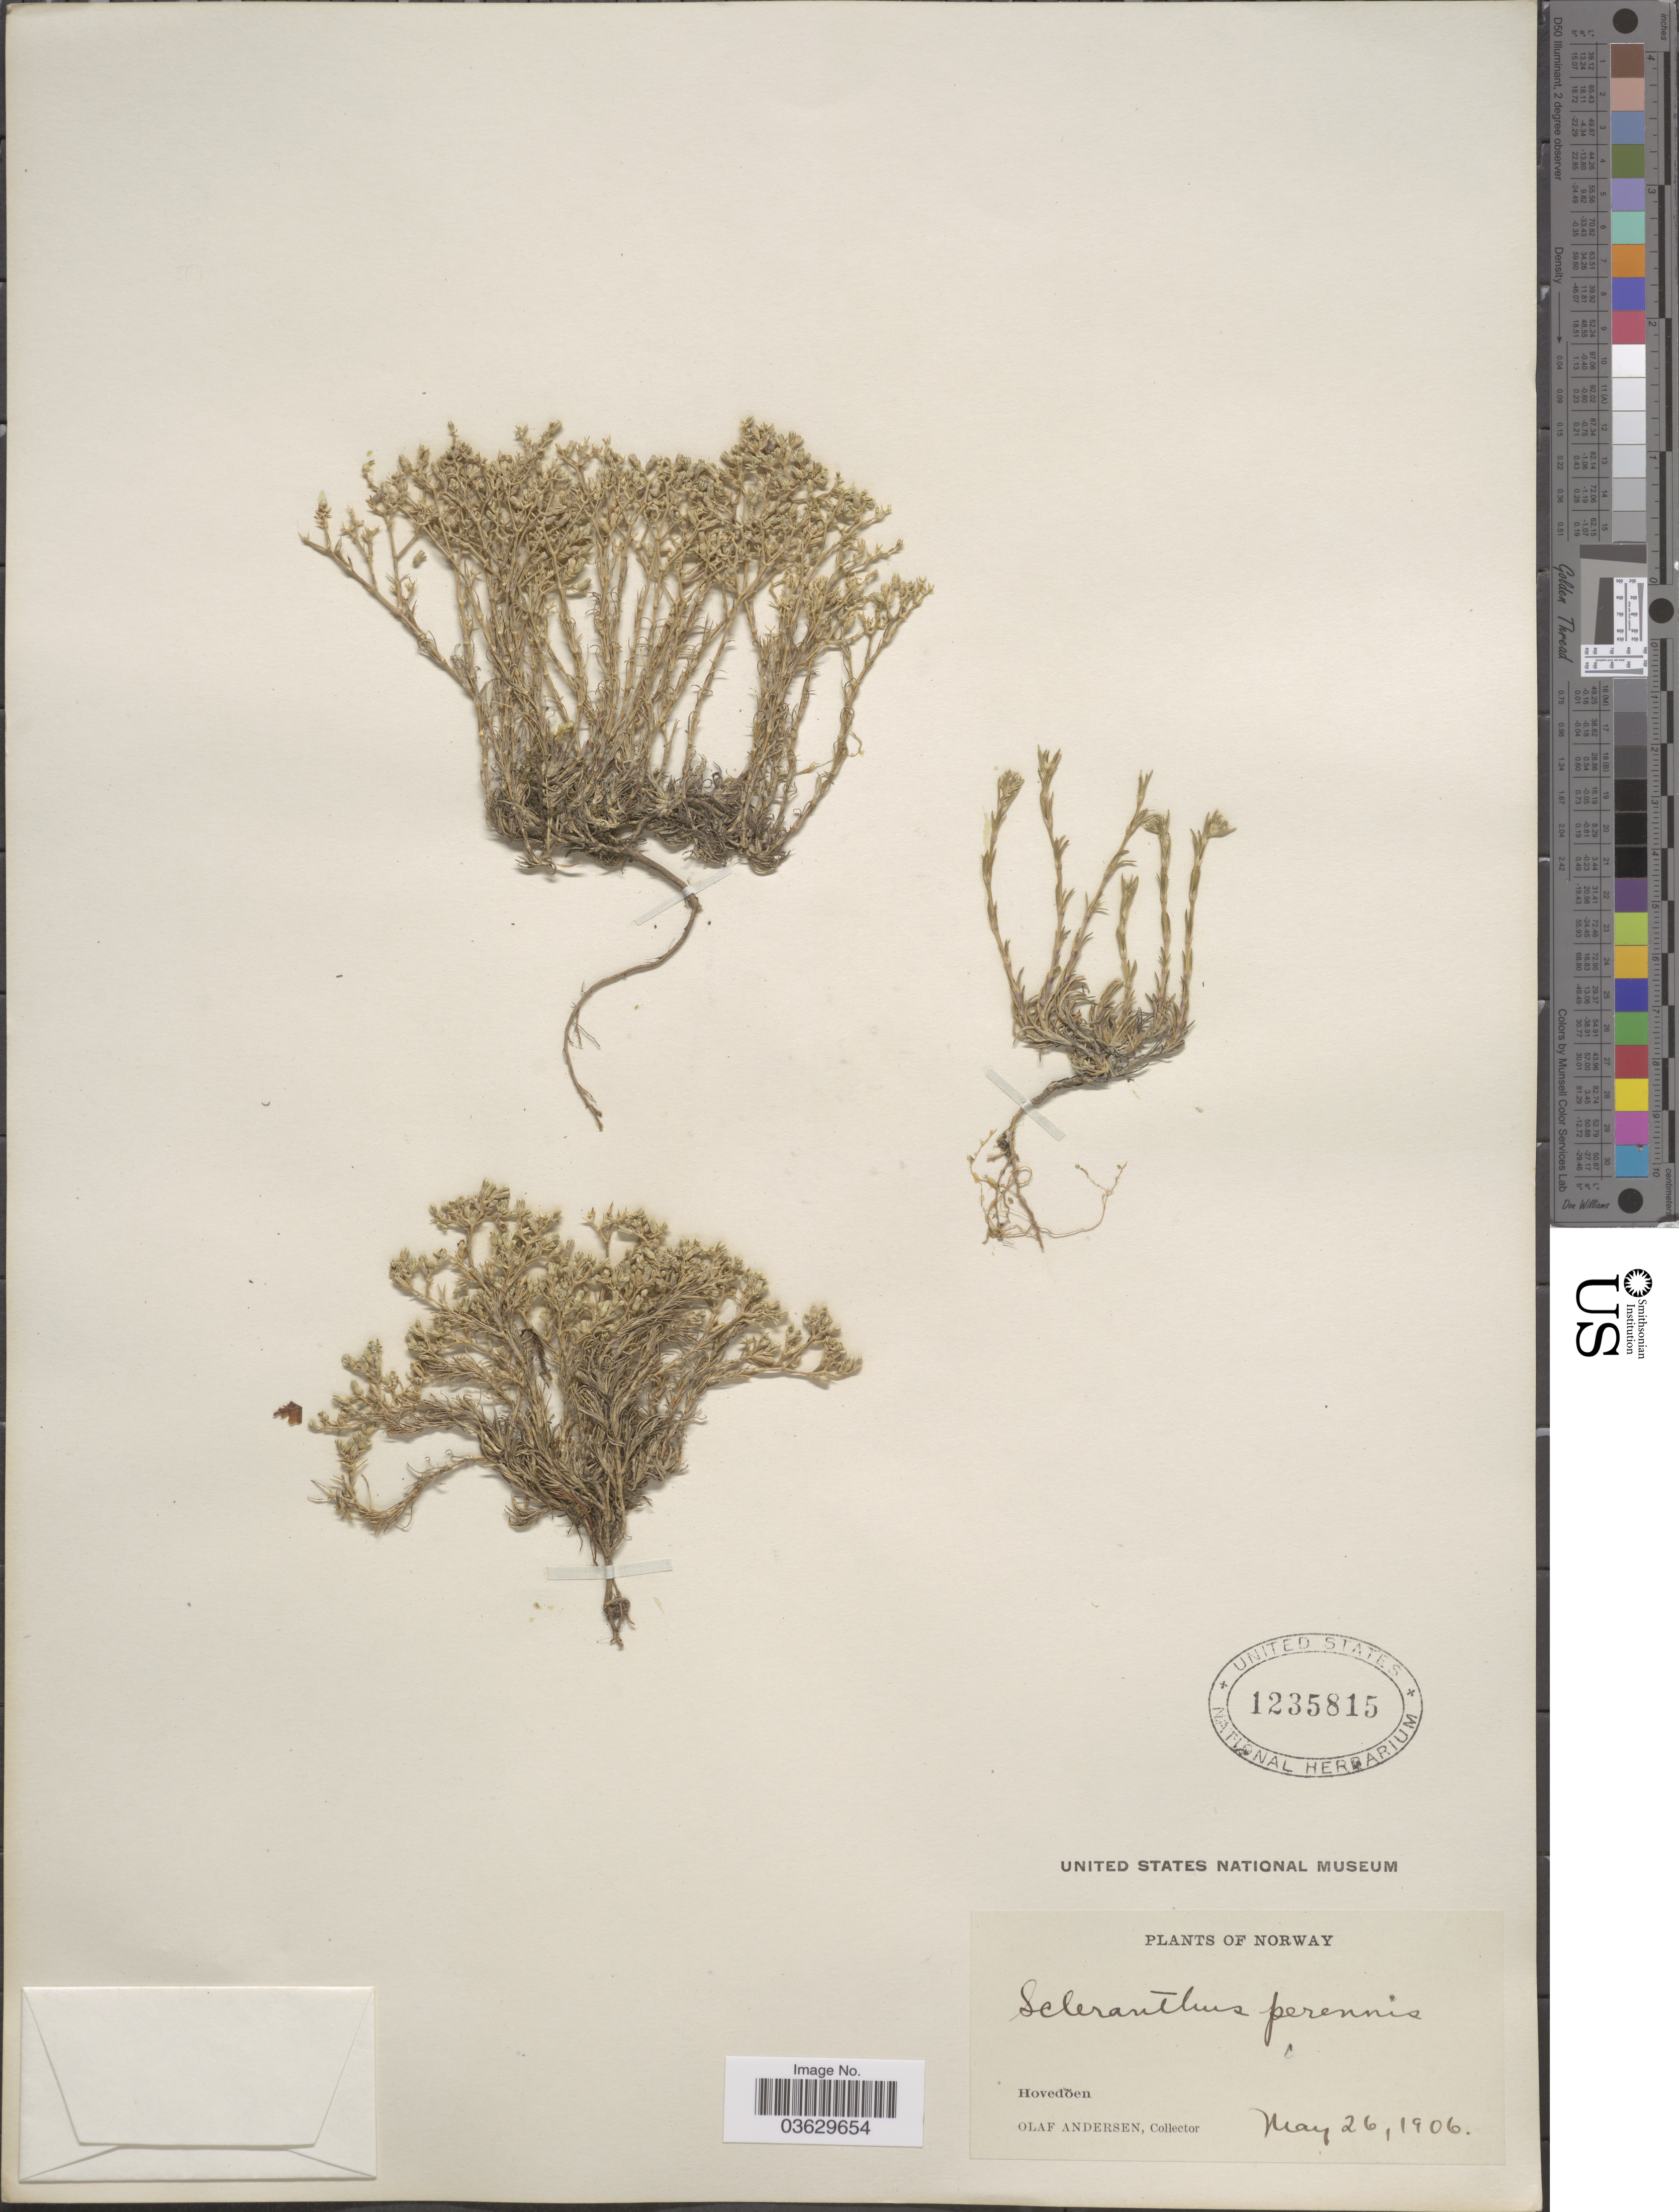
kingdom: Plantae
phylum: Tracheophyta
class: Magnoliopsida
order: Caryophyllales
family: Caryophyllaceae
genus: Scleranthus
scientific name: Scleranthus perennis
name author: L.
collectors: O. Andersen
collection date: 1906-05-26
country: Norway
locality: Hovedöen.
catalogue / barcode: US 1235815